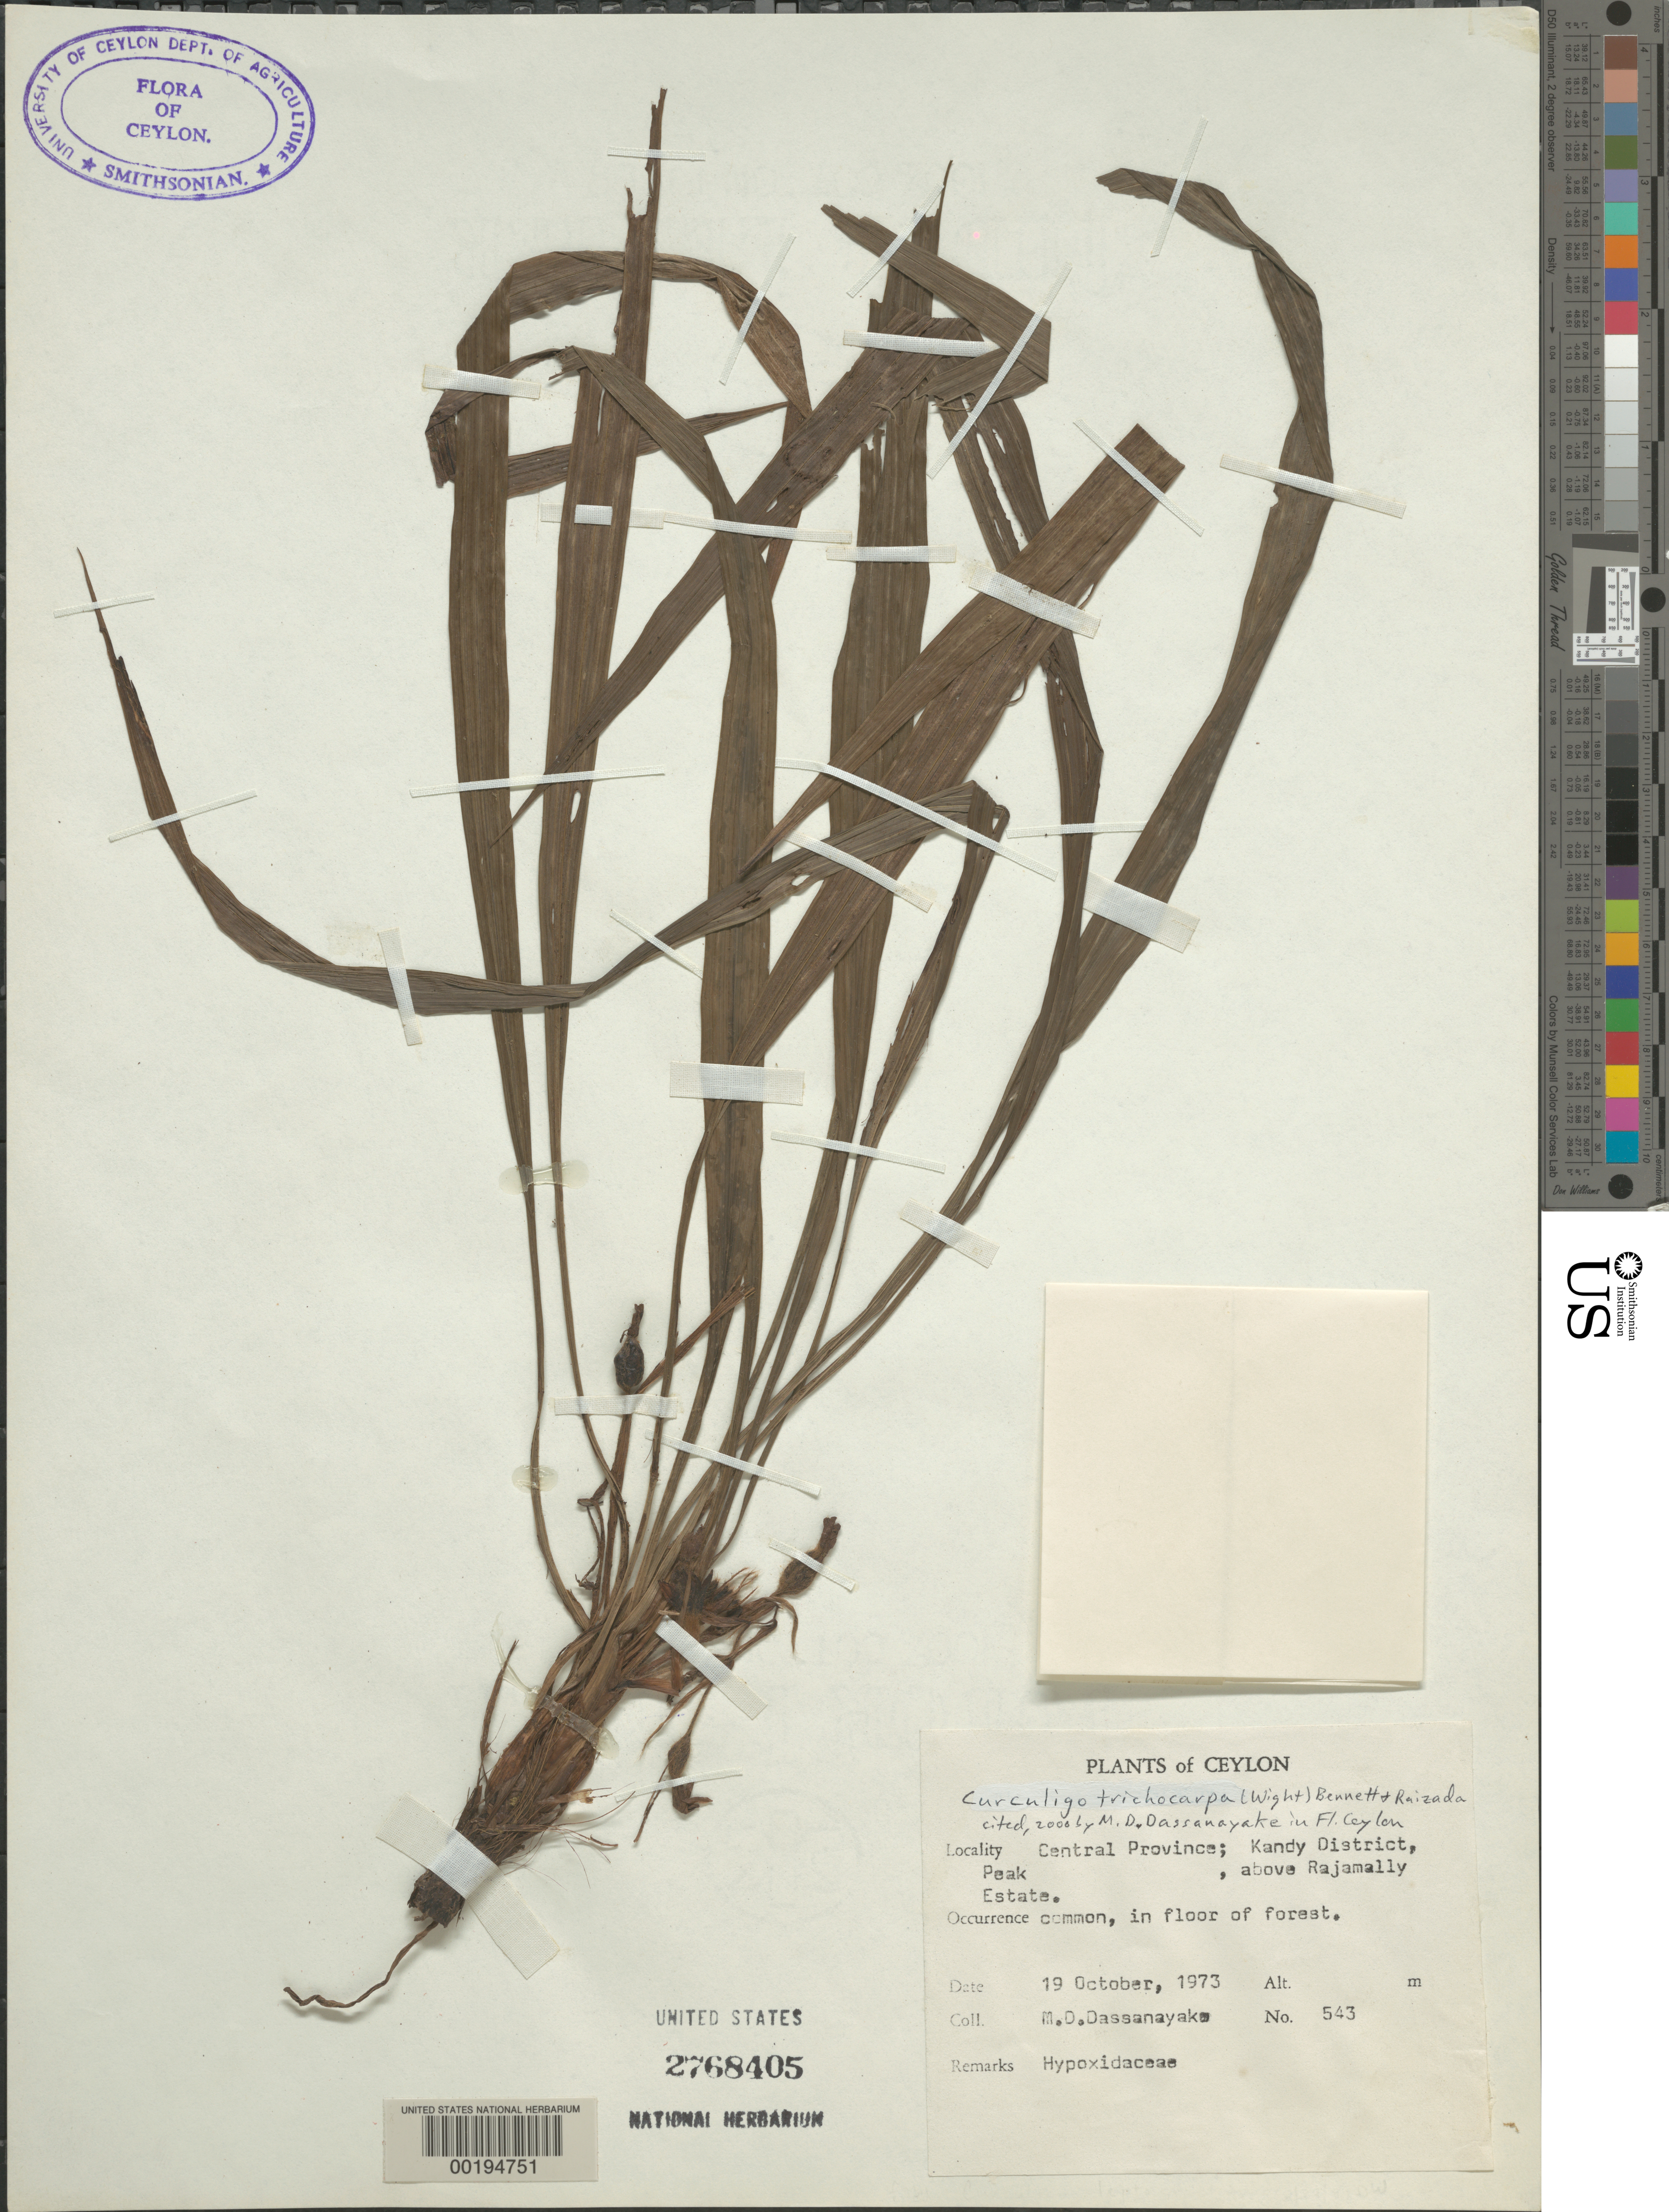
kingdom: Plantae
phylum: Tracheophyta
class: Liliopsida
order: Asparagales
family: Hypoxidaceae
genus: Curculigo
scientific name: Curculigo trichocarpa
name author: (Wight) Bennet & Raizada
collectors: M. Dassanayake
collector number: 543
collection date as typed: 19 Oct 1973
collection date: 1973-10-19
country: Sri Lanka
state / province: Central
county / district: Kandy Dist.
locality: Above rajamally estate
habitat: In floor of forest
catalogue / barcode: US 2768405